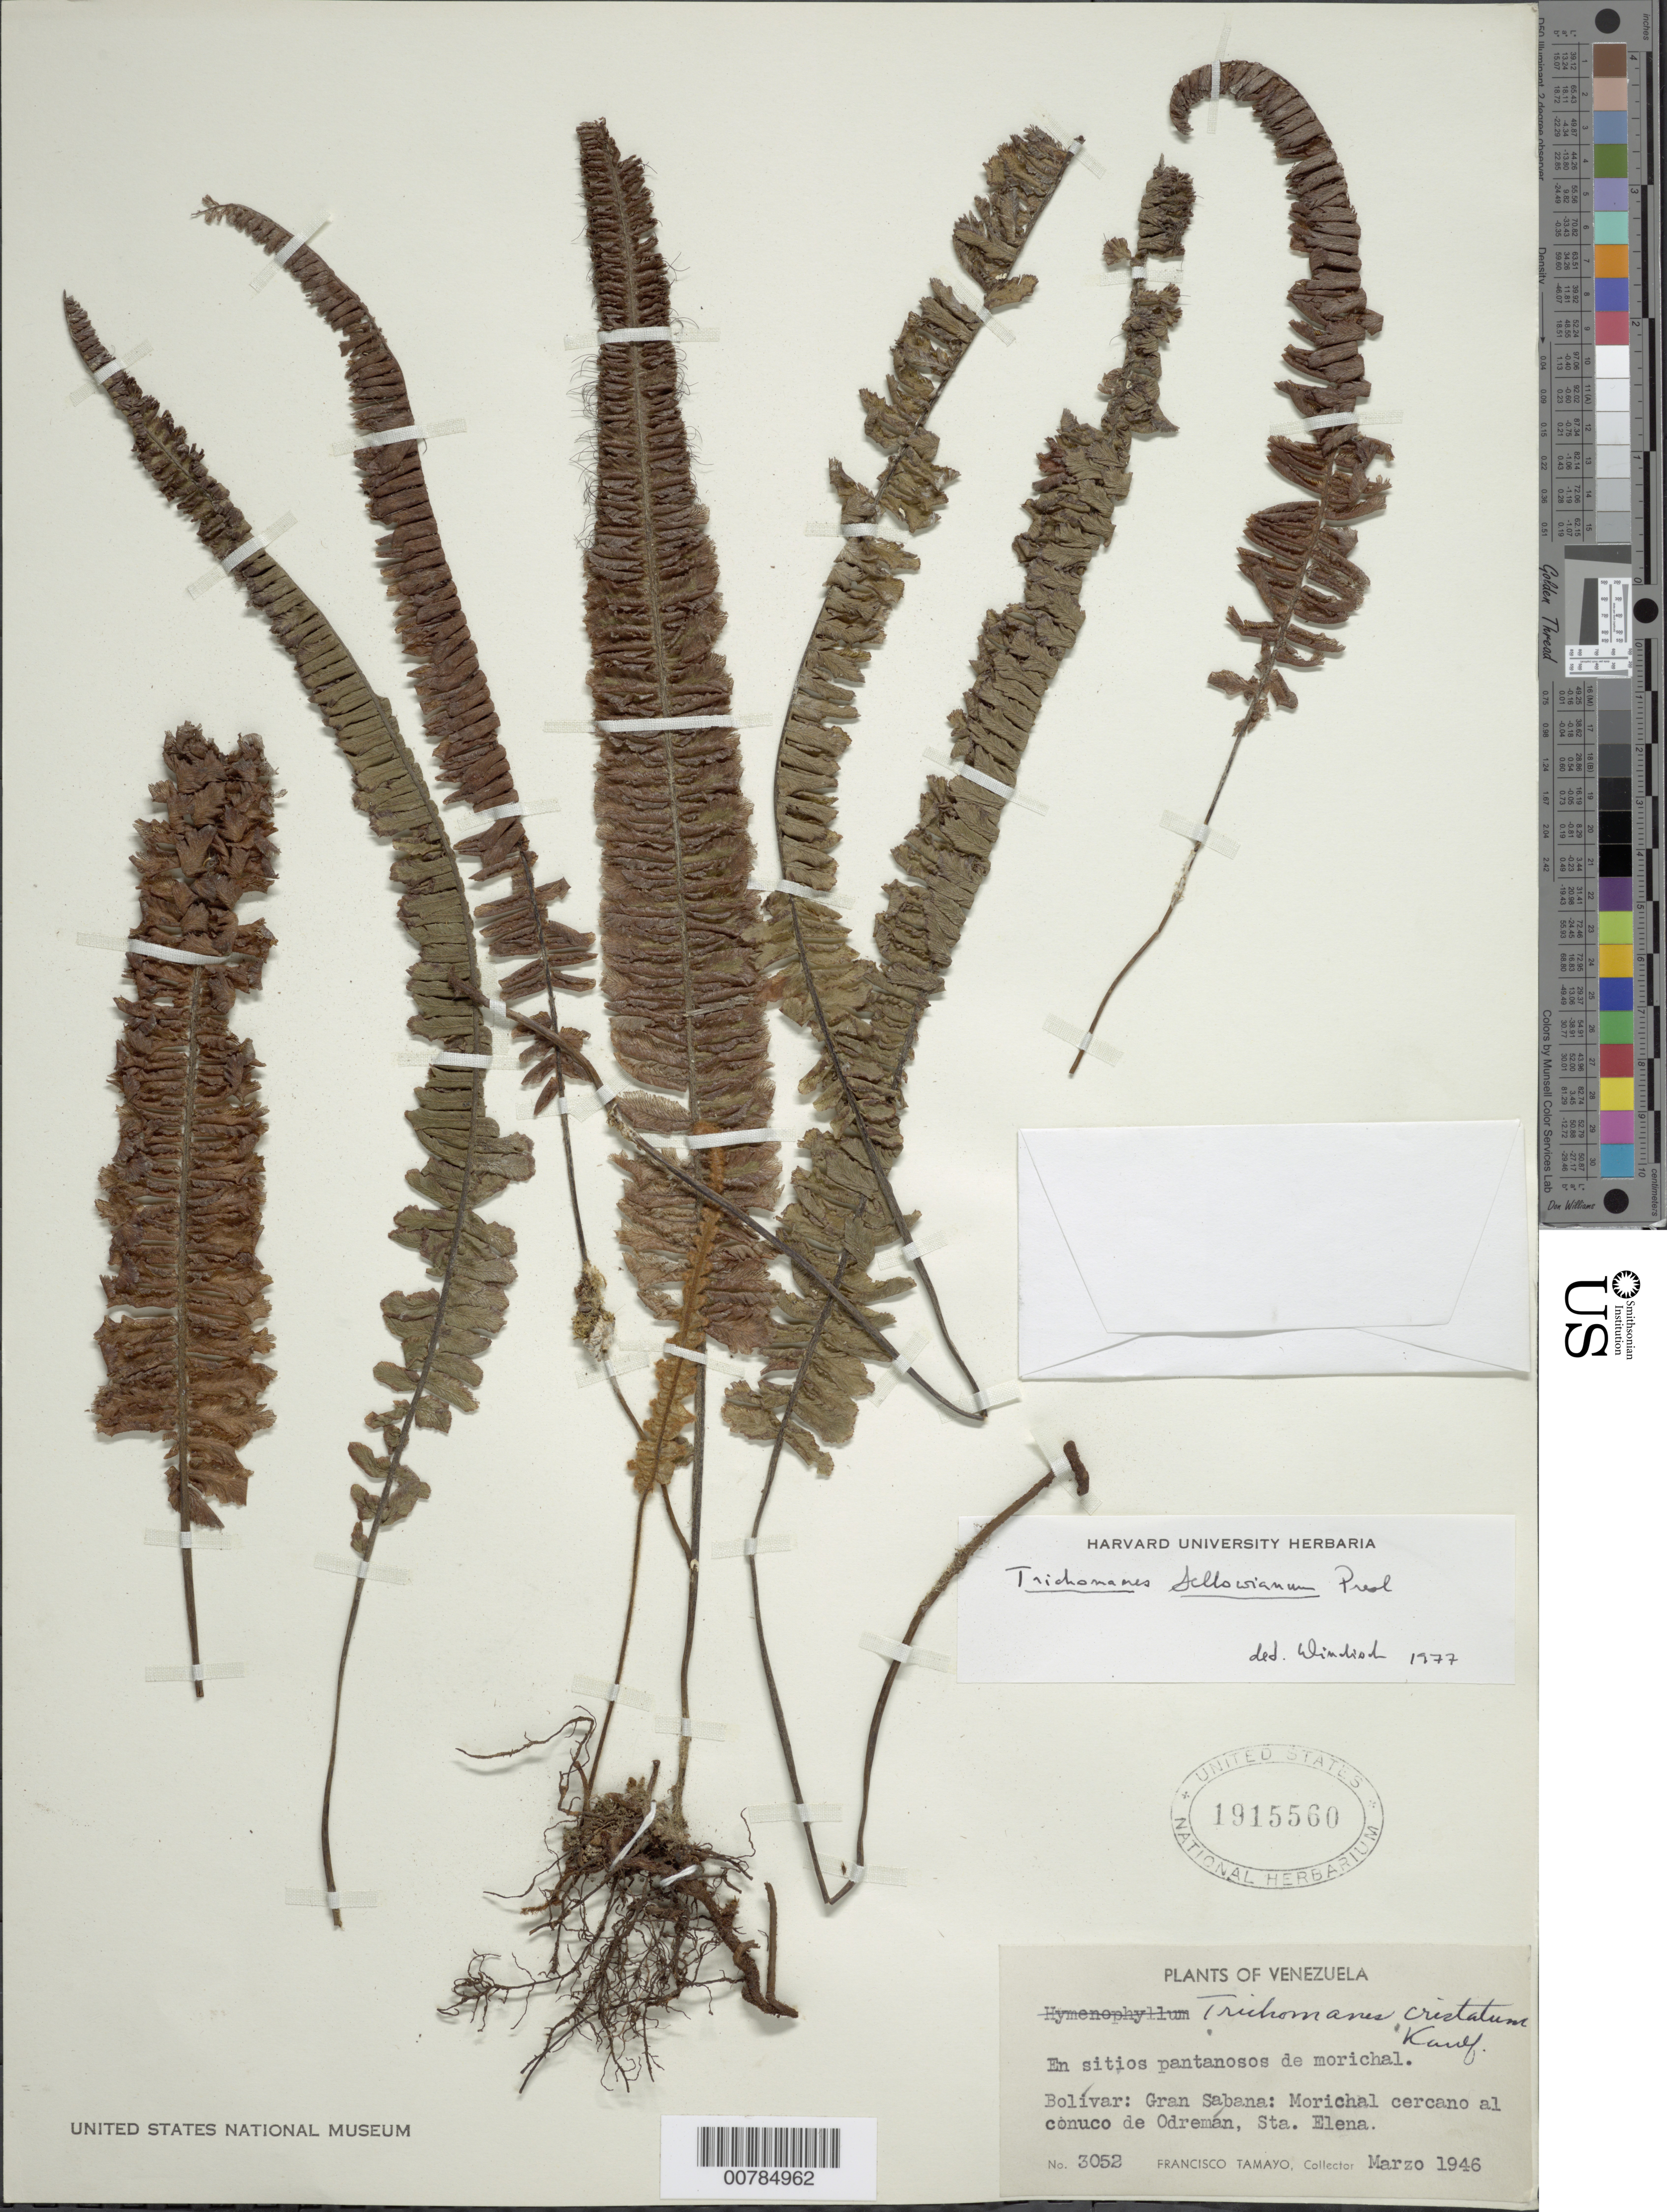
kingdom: Plantae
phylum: Tracheophyta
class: Polypodiopsida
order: Hymenophyllales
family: Hymenophyllaceae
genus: Trichomanes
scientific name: Trichomanes cristatum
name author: Kaulf.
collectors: F. Tamayo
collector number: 3052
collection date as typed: Mar-46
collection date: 1946-03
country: Venezuela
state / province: Bolívar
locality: Gran Sabana, Sta. Elena, Conuco de Odremán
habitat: Sitios pantanosos de morichal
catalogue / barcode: US 1915560